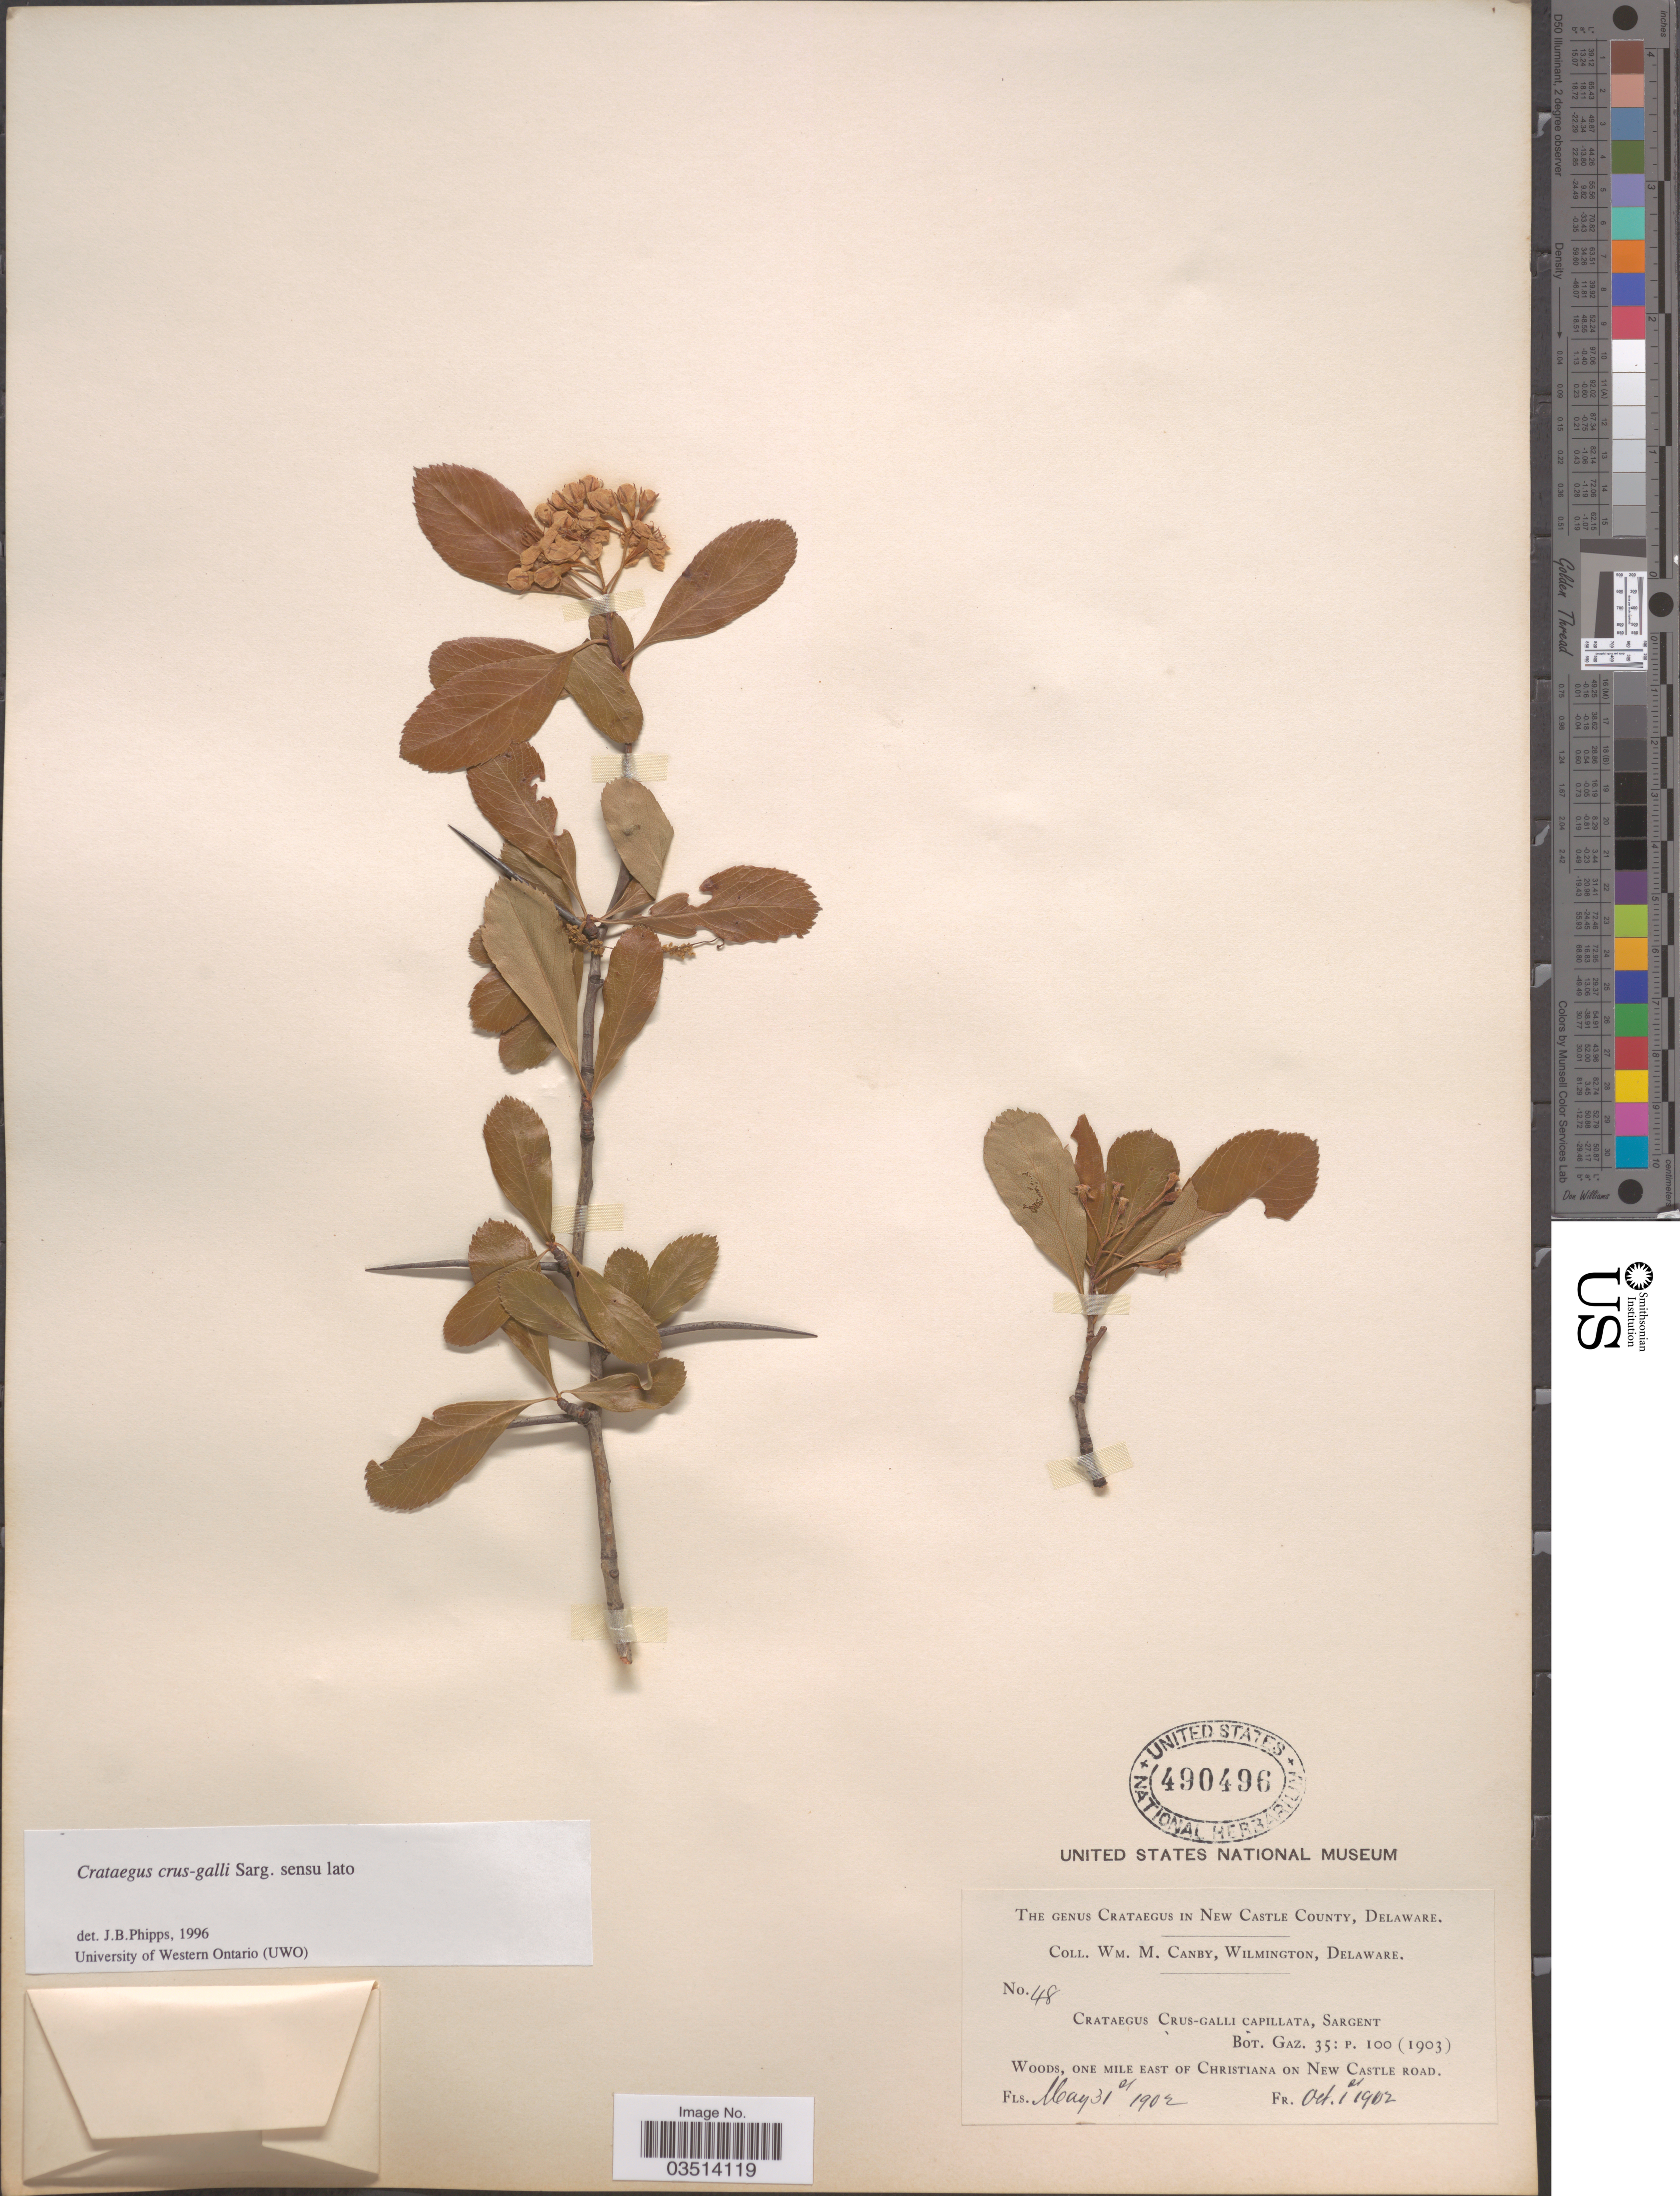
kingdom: Plantae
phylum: Tracheophyta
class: Magnoliopsida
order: Rosales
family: Rosaceae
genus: Crataegus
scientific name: Crataegus crus-galli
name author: L.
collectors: W. M. Canby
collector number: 48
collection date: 1902-05-31/1902-10-01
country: United States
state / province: Delaware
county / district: New Castle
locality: New Castle County. Woods, one mile east of Christiana on New Castle Road.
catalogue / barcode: US 490496